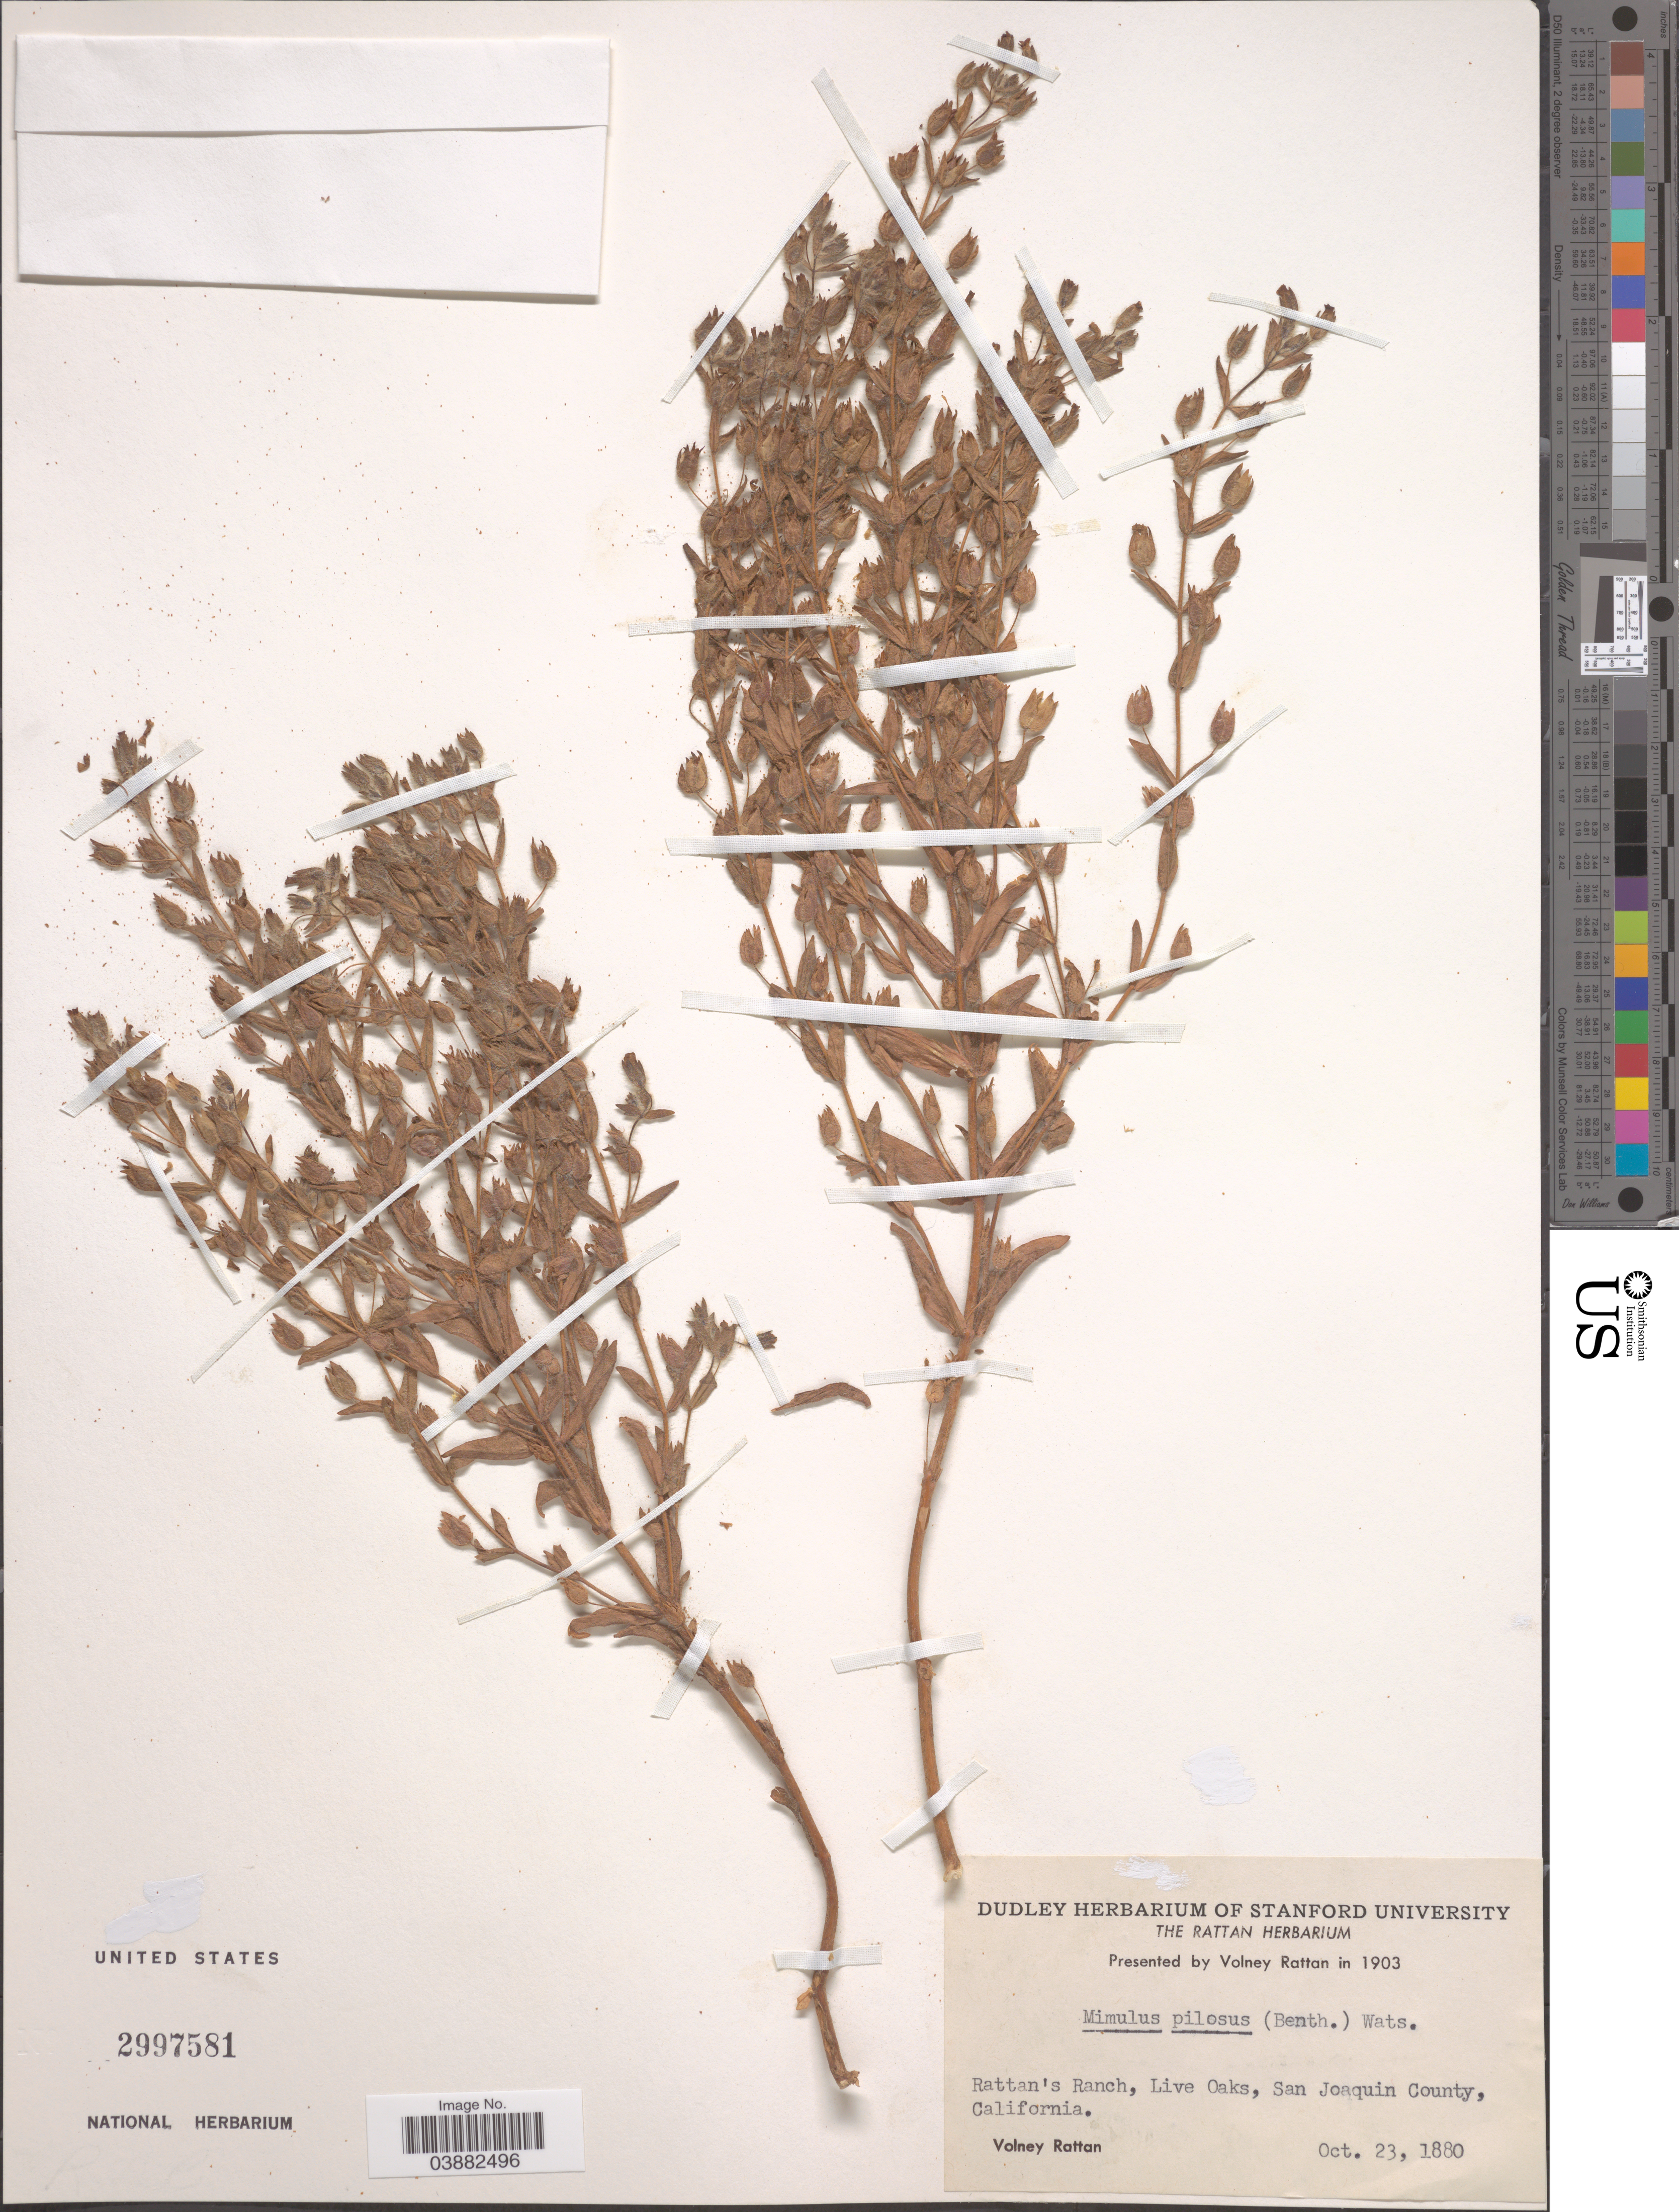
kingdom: Plantae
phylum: Tracheophyta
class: Magnoliopsida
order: Lamiales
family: Phrymaceae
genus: Mimulus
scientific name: Mimulus pilosus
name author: (Benth.) S. Watson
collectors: V. Rattan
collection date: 1880-10-23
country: United States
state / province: California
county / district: San Joaquin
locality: Rattan's Ranch, Live Oaks, San Joaquin County.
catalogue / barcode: US 2997581